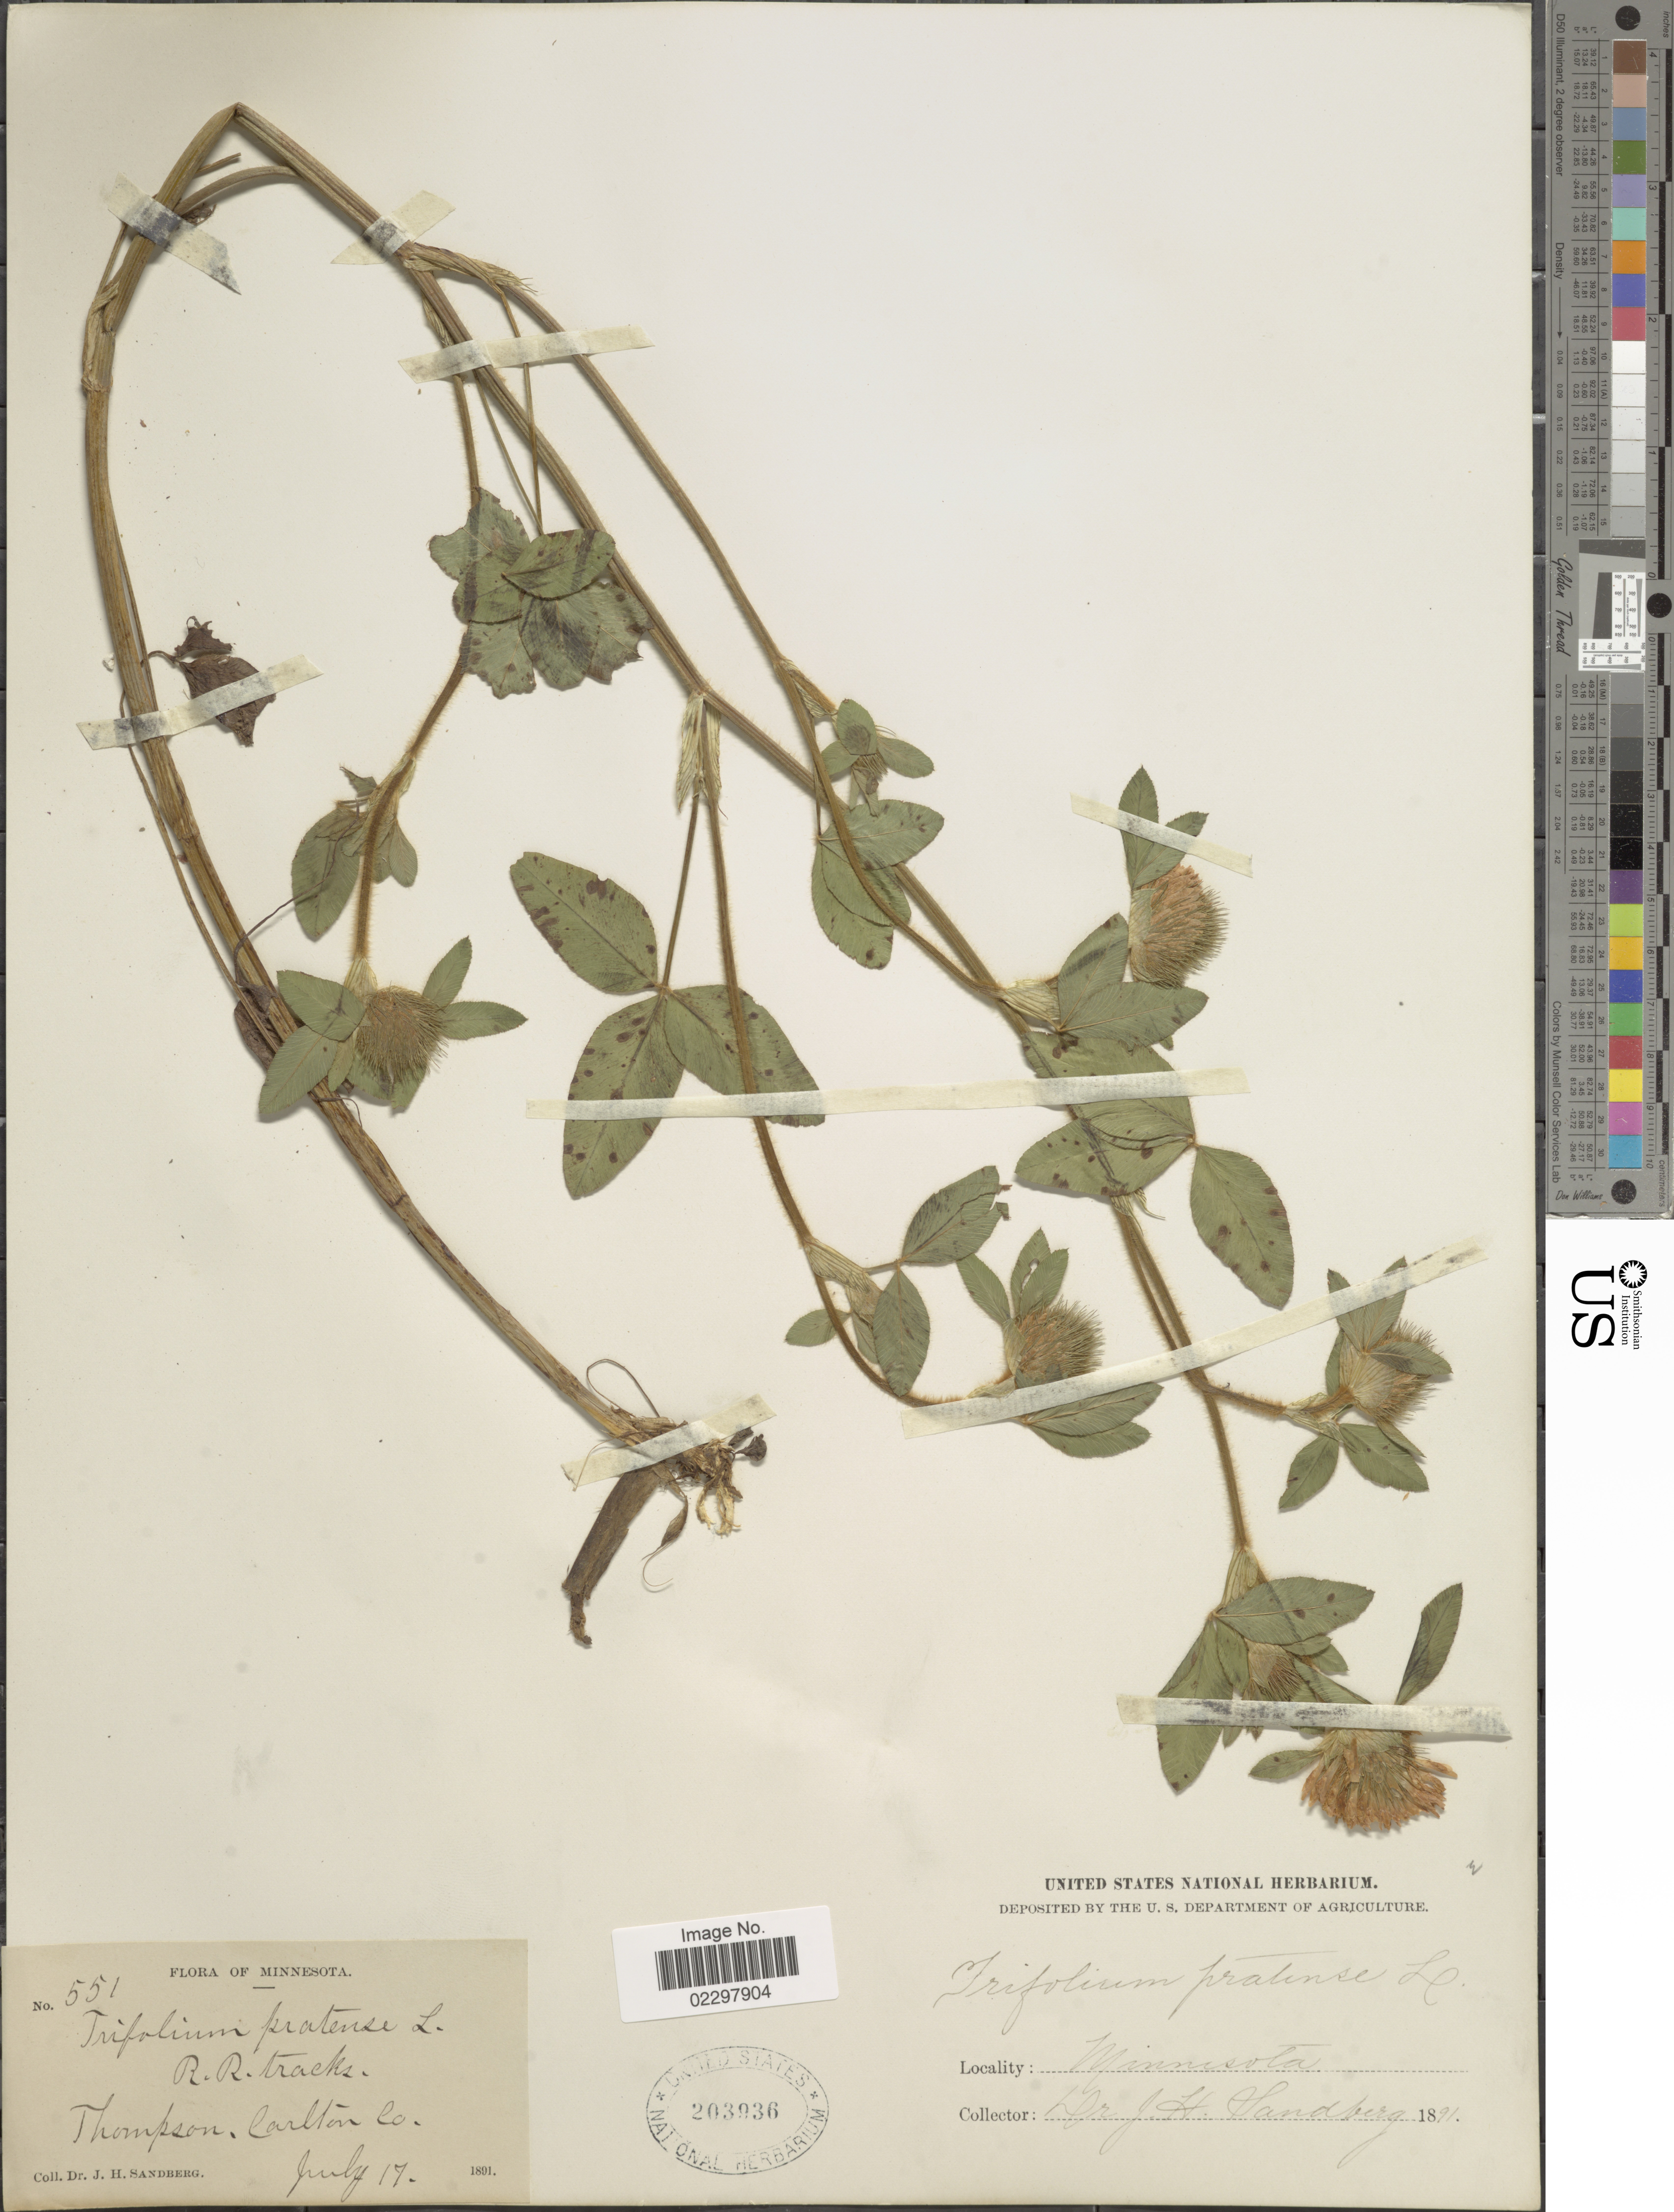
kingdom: Plantae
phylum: Tracheophyta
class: Magnoliopsida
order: Fabales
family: Fabaceae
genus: Trifolium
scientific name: Trifolium pratense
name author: L.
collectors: J. H. Sandberg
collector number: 551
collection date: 1891-07-17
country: United States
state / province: Minnesota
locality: R.R. tracks, Thompson, Carlton Co.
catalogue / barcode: US 203936